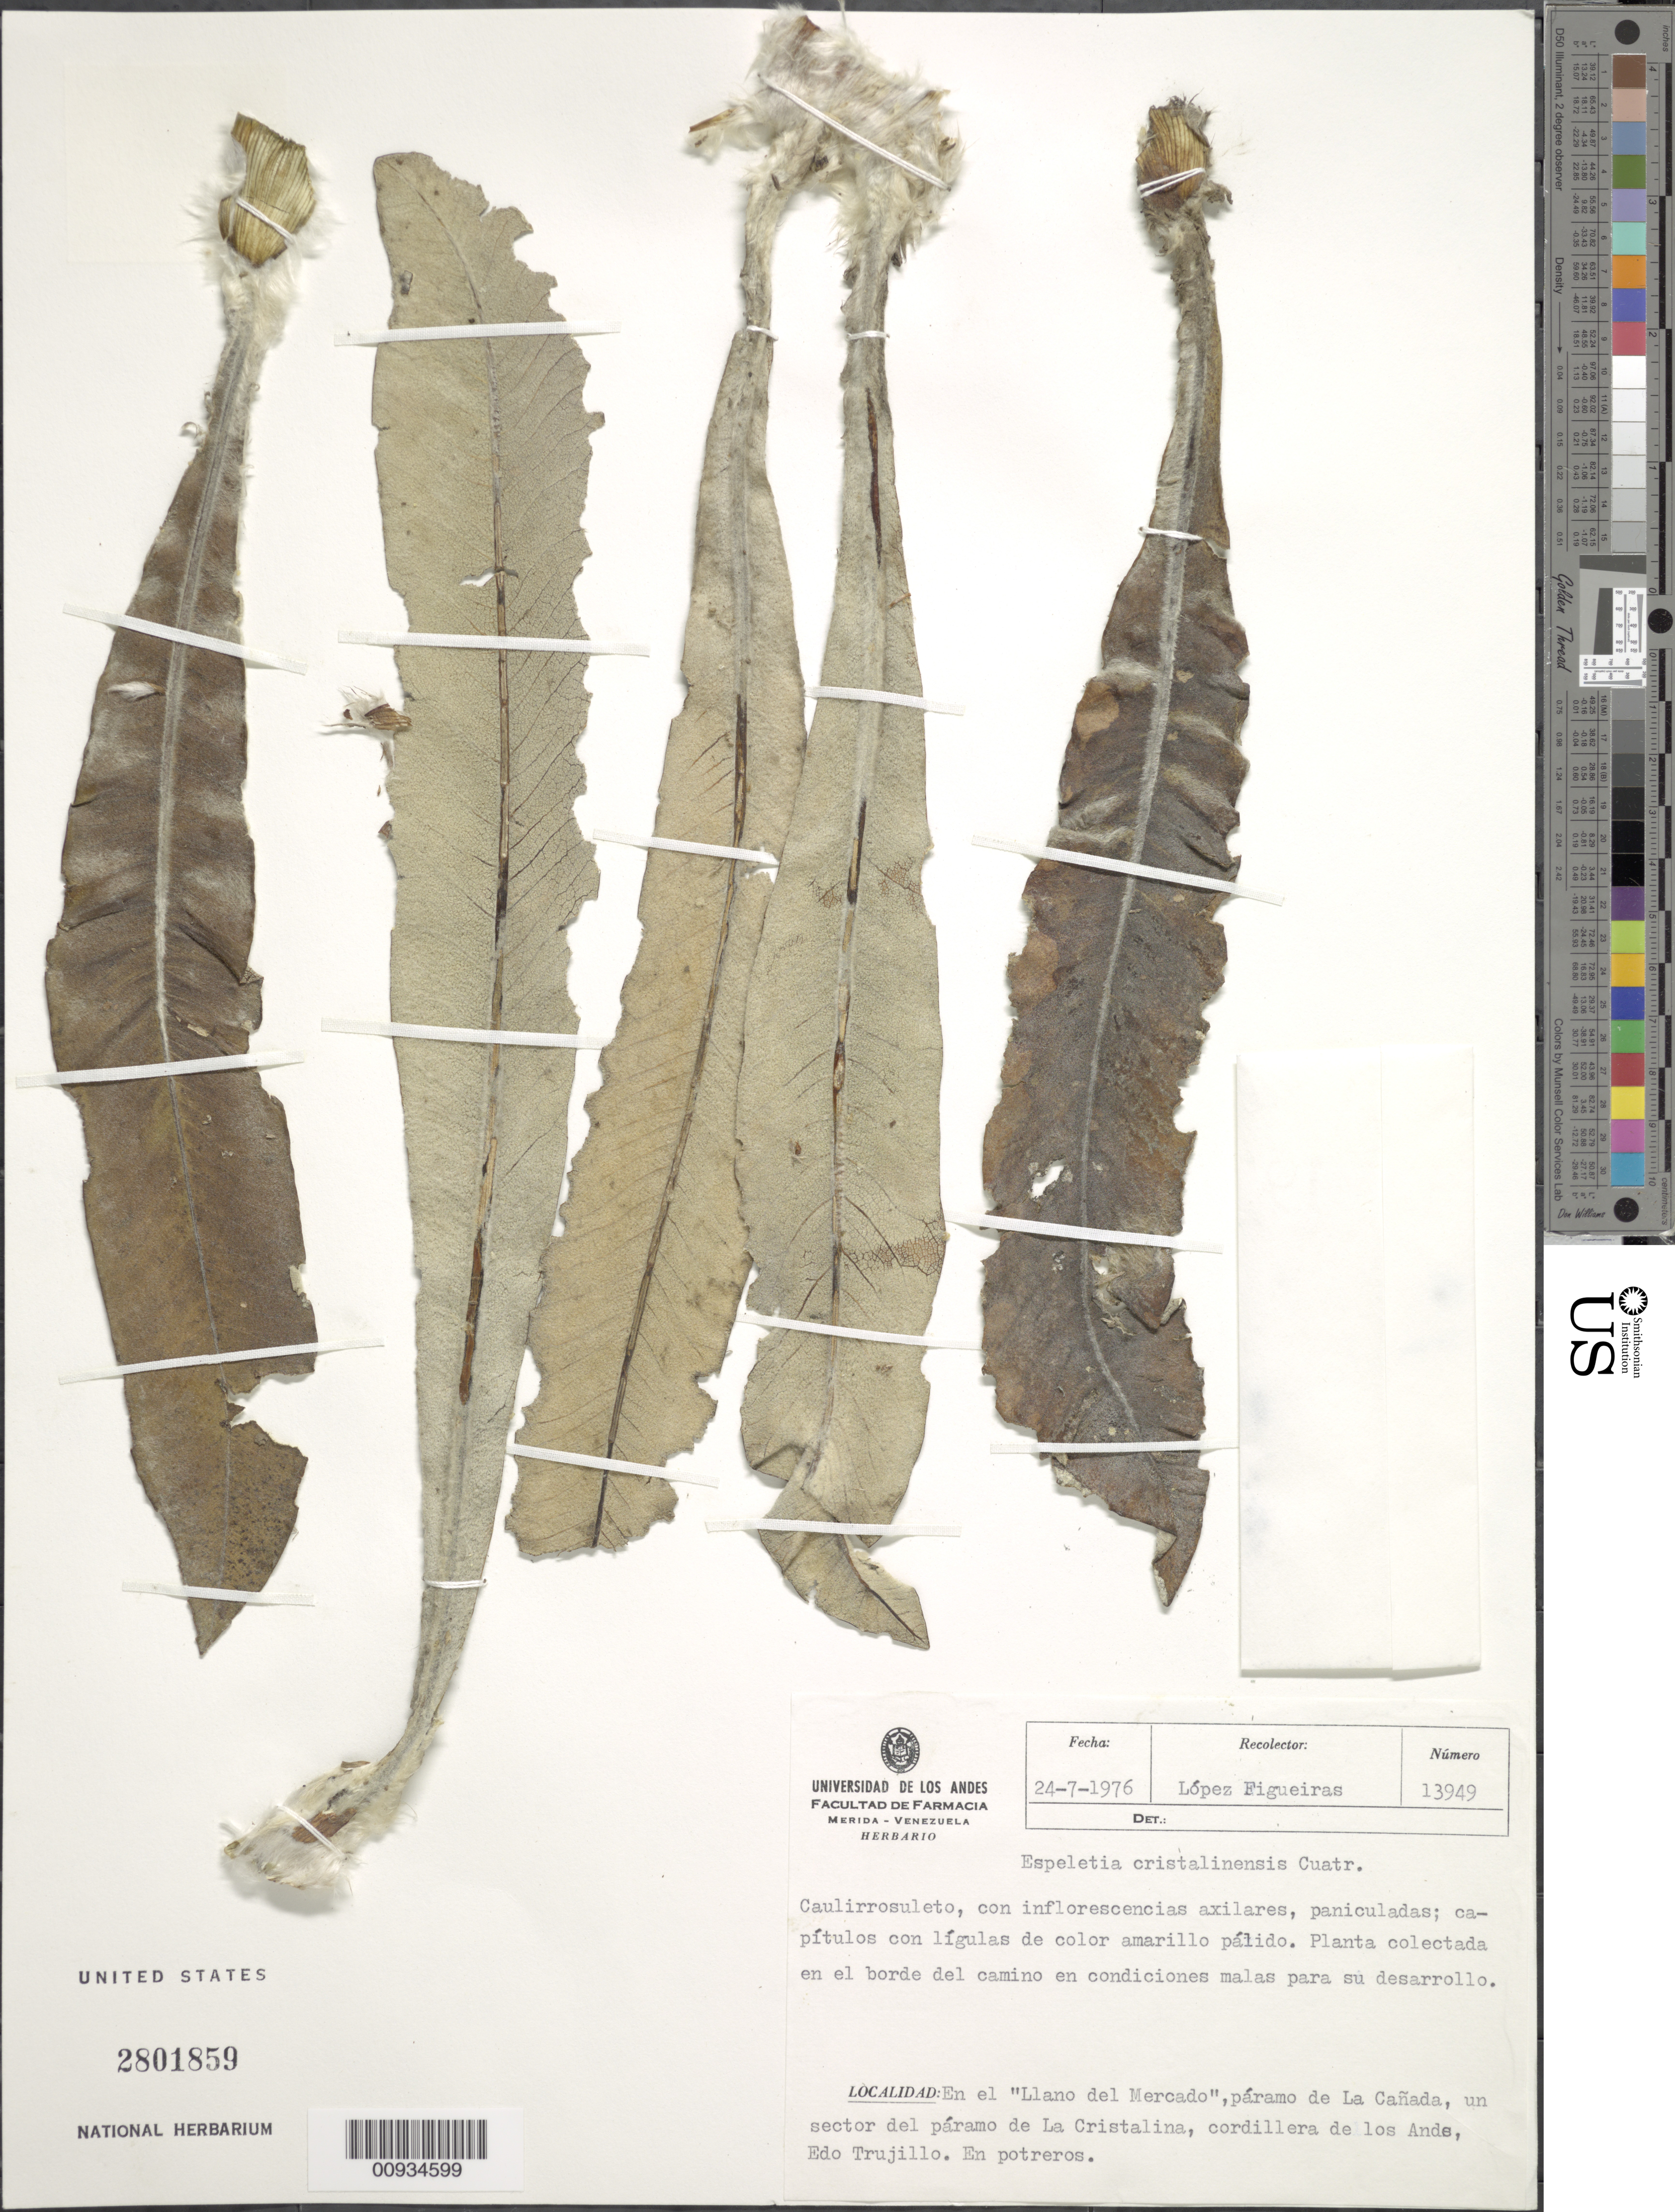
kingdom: Plantae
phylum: Tracheophyta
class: Magnoliopsida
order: Asterales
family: Asteraceae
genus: Espeletiopsis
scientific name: Espeletiopsis cristalinensis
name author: (Cuatrec.) Cuatrec.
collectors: M. López Figueiras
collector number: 13949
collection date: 1976-07-24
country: Venezuela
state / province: Trujillo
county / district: Boconó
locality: Páramo de la Cañada. En el Llano del Mercado, un sector del gran páramo de La Cristalina, Cordillera de los Andes.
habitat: En potreros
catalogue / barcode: US 2801859